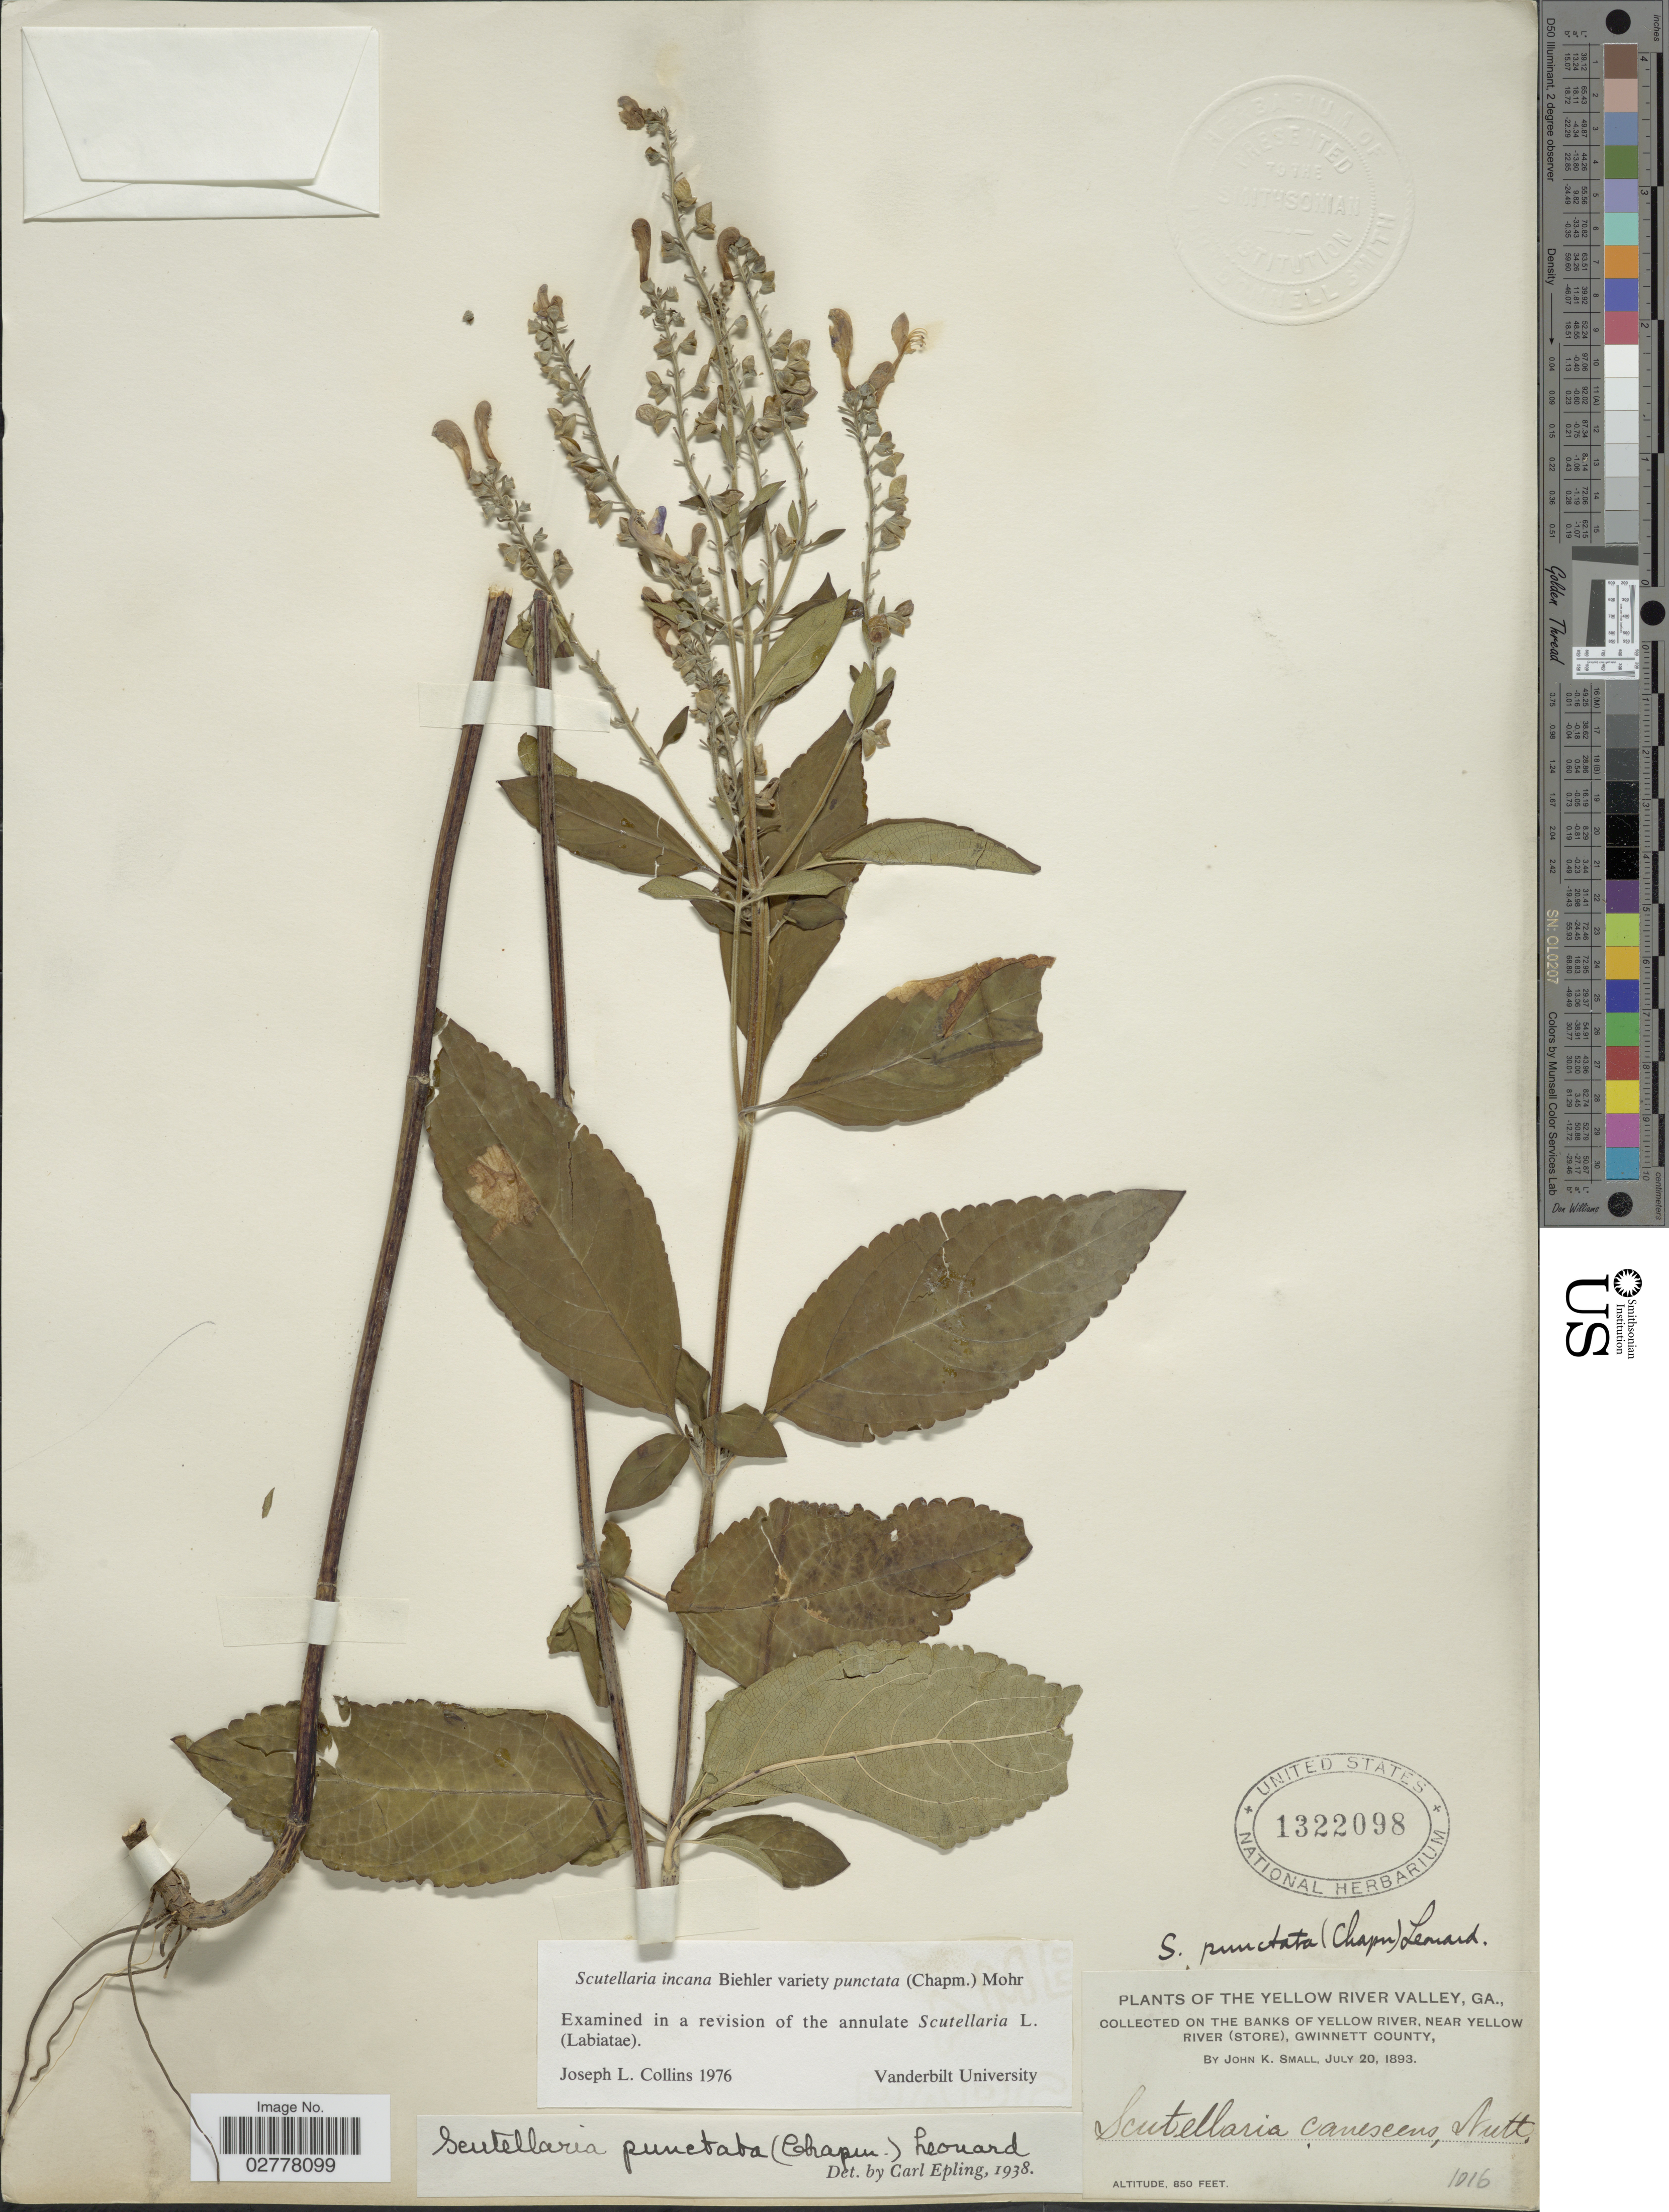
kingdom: Plantae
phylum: Tracheophyta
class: Magnoliopsida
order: Lamiales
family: Lamiaceae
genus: Scutellaria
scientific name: Scutellaria incana var. punctata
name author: (Chapm.) C. Mohr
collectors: J. K. Small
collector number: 1016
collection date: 1893-07-20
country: United States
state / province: Georgia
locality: Yellow River Valley. On the banks of Yellow River, near Yellow River (Store), Gwinnett County.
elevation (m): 259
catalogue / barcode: US 1322098